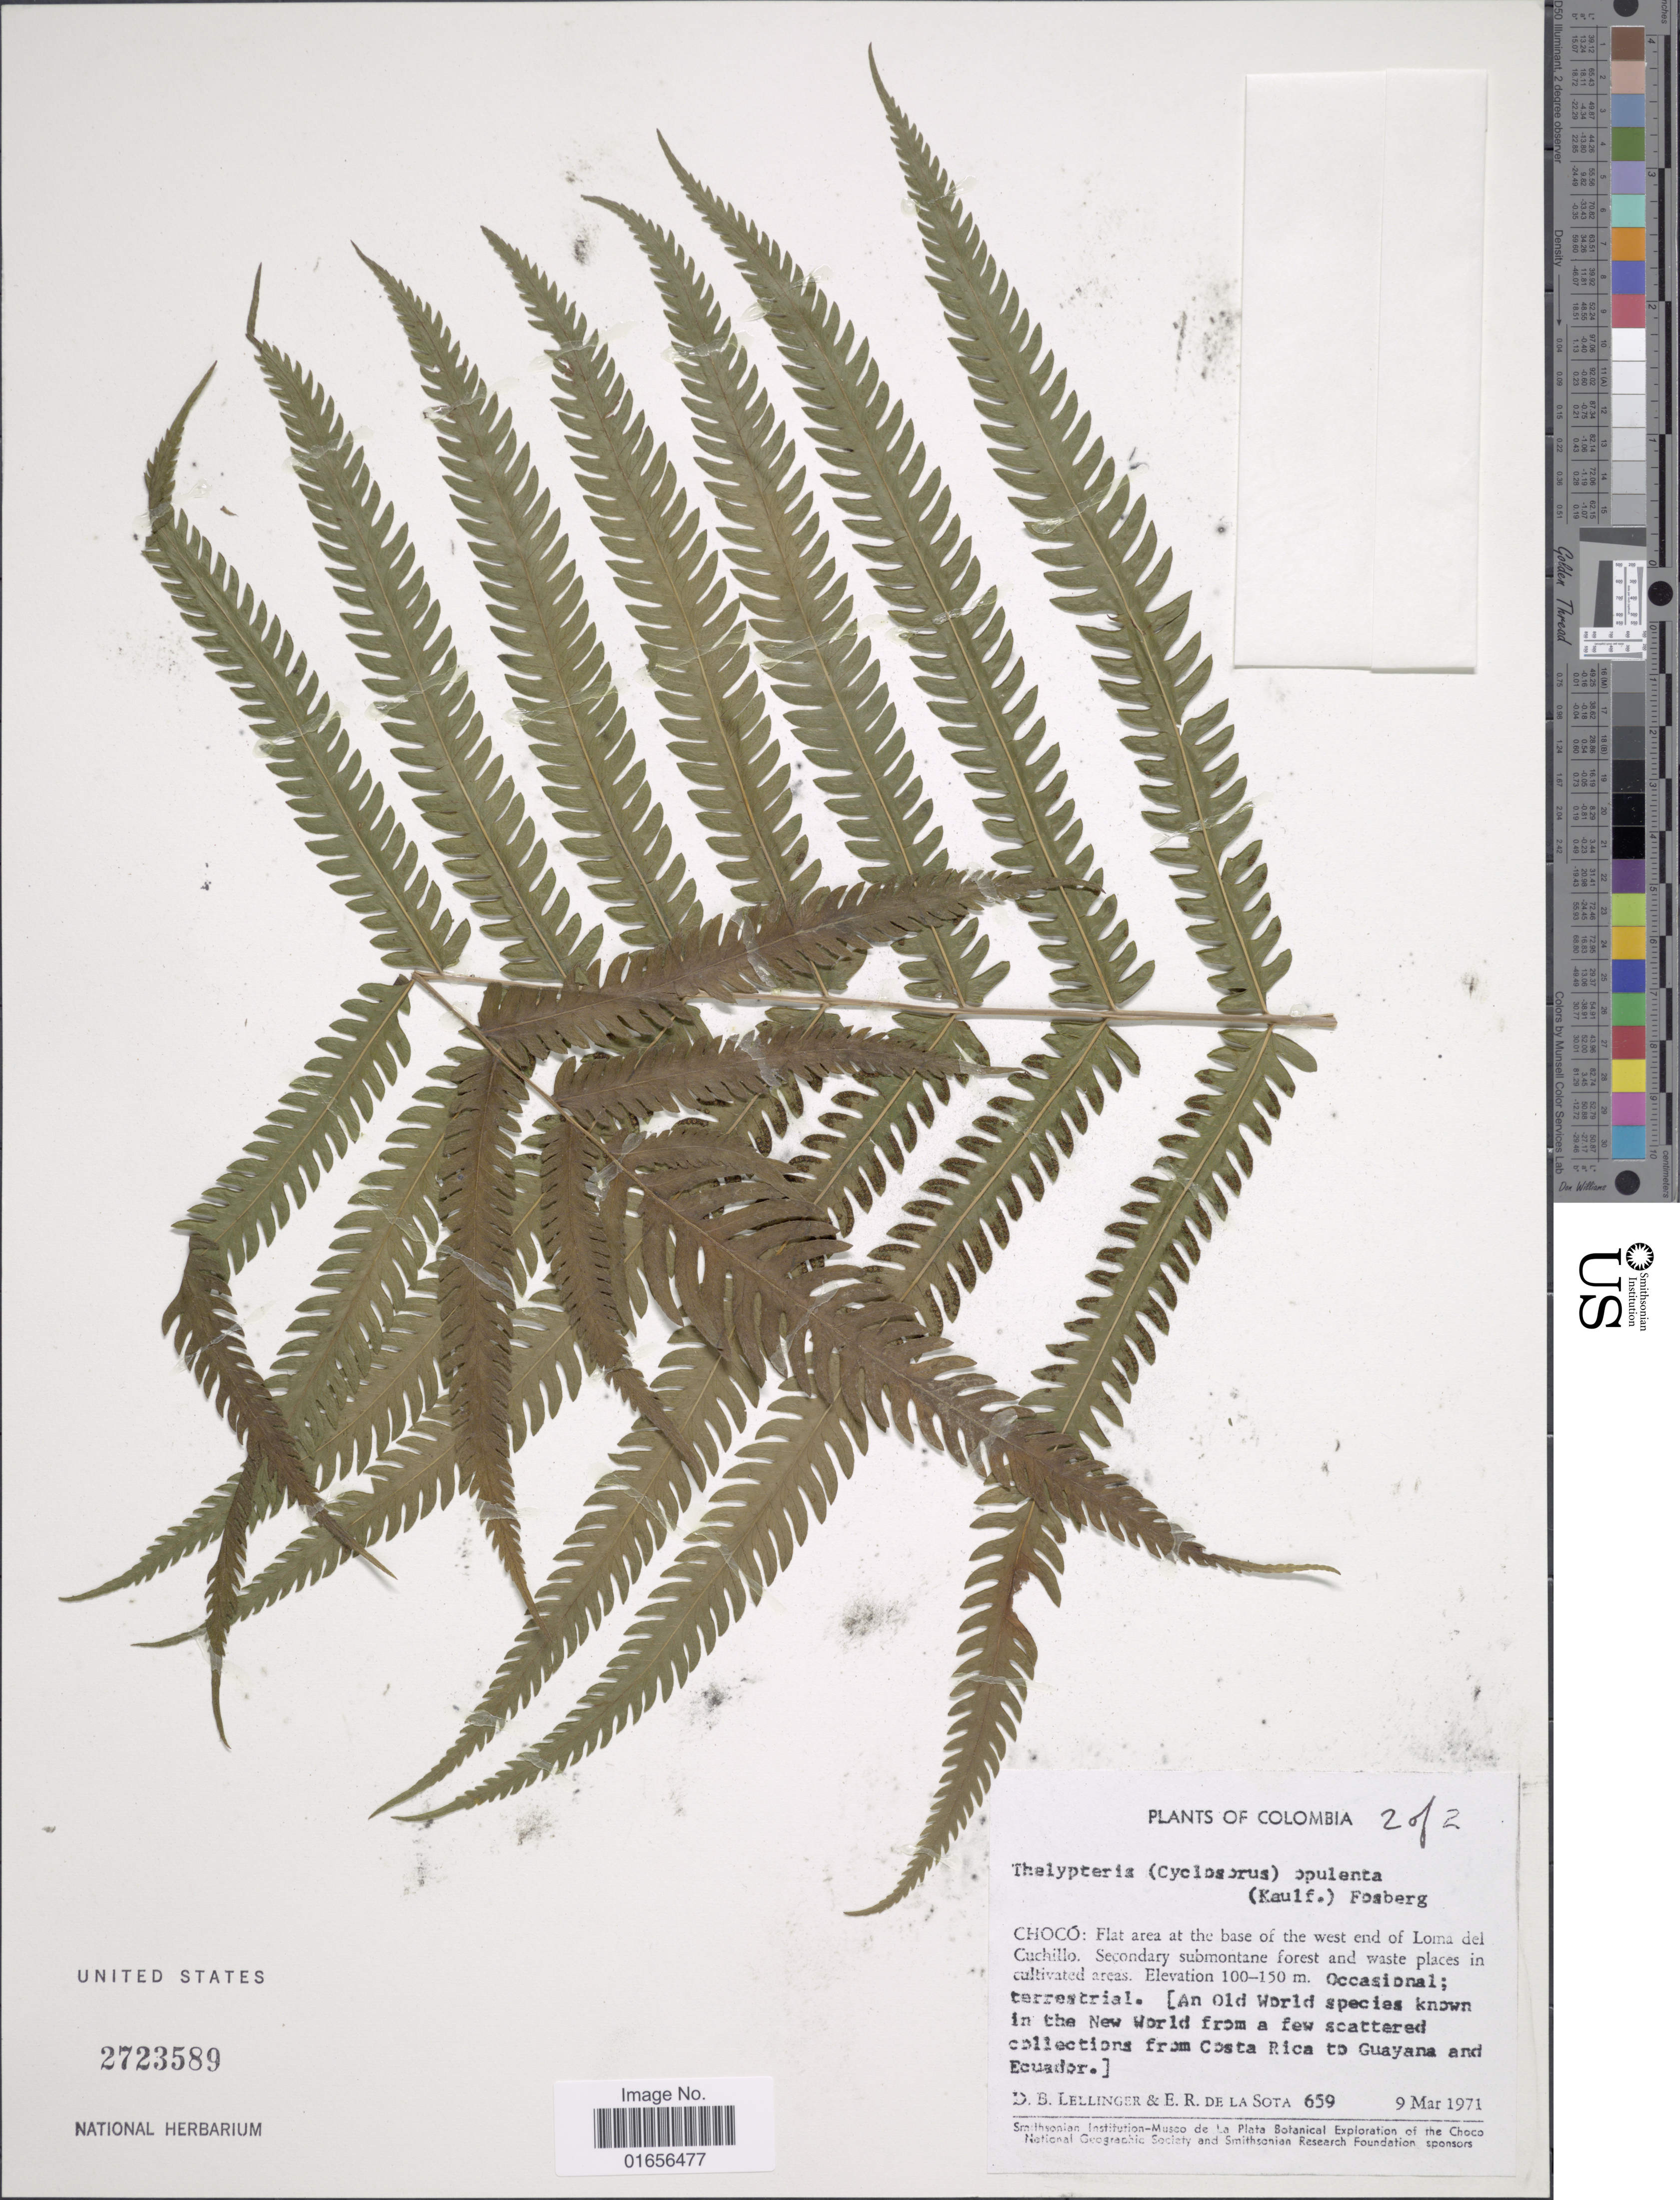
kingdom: Plantae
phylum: Tracheophyta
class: Polypodiopsida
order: Polypodiales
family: Thelypteridaceae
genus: Amphineuron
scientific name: Amphineuron opulentum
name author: (Kaulf.) Holttum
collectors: D. B. Lellinger & E. R. de la Sota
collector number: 659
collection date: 1971-03-09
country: Colombia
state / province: Chocó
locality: Flat area at the base of the west end of Loma del Cuchillo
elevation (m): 100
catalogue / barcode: US 2723589